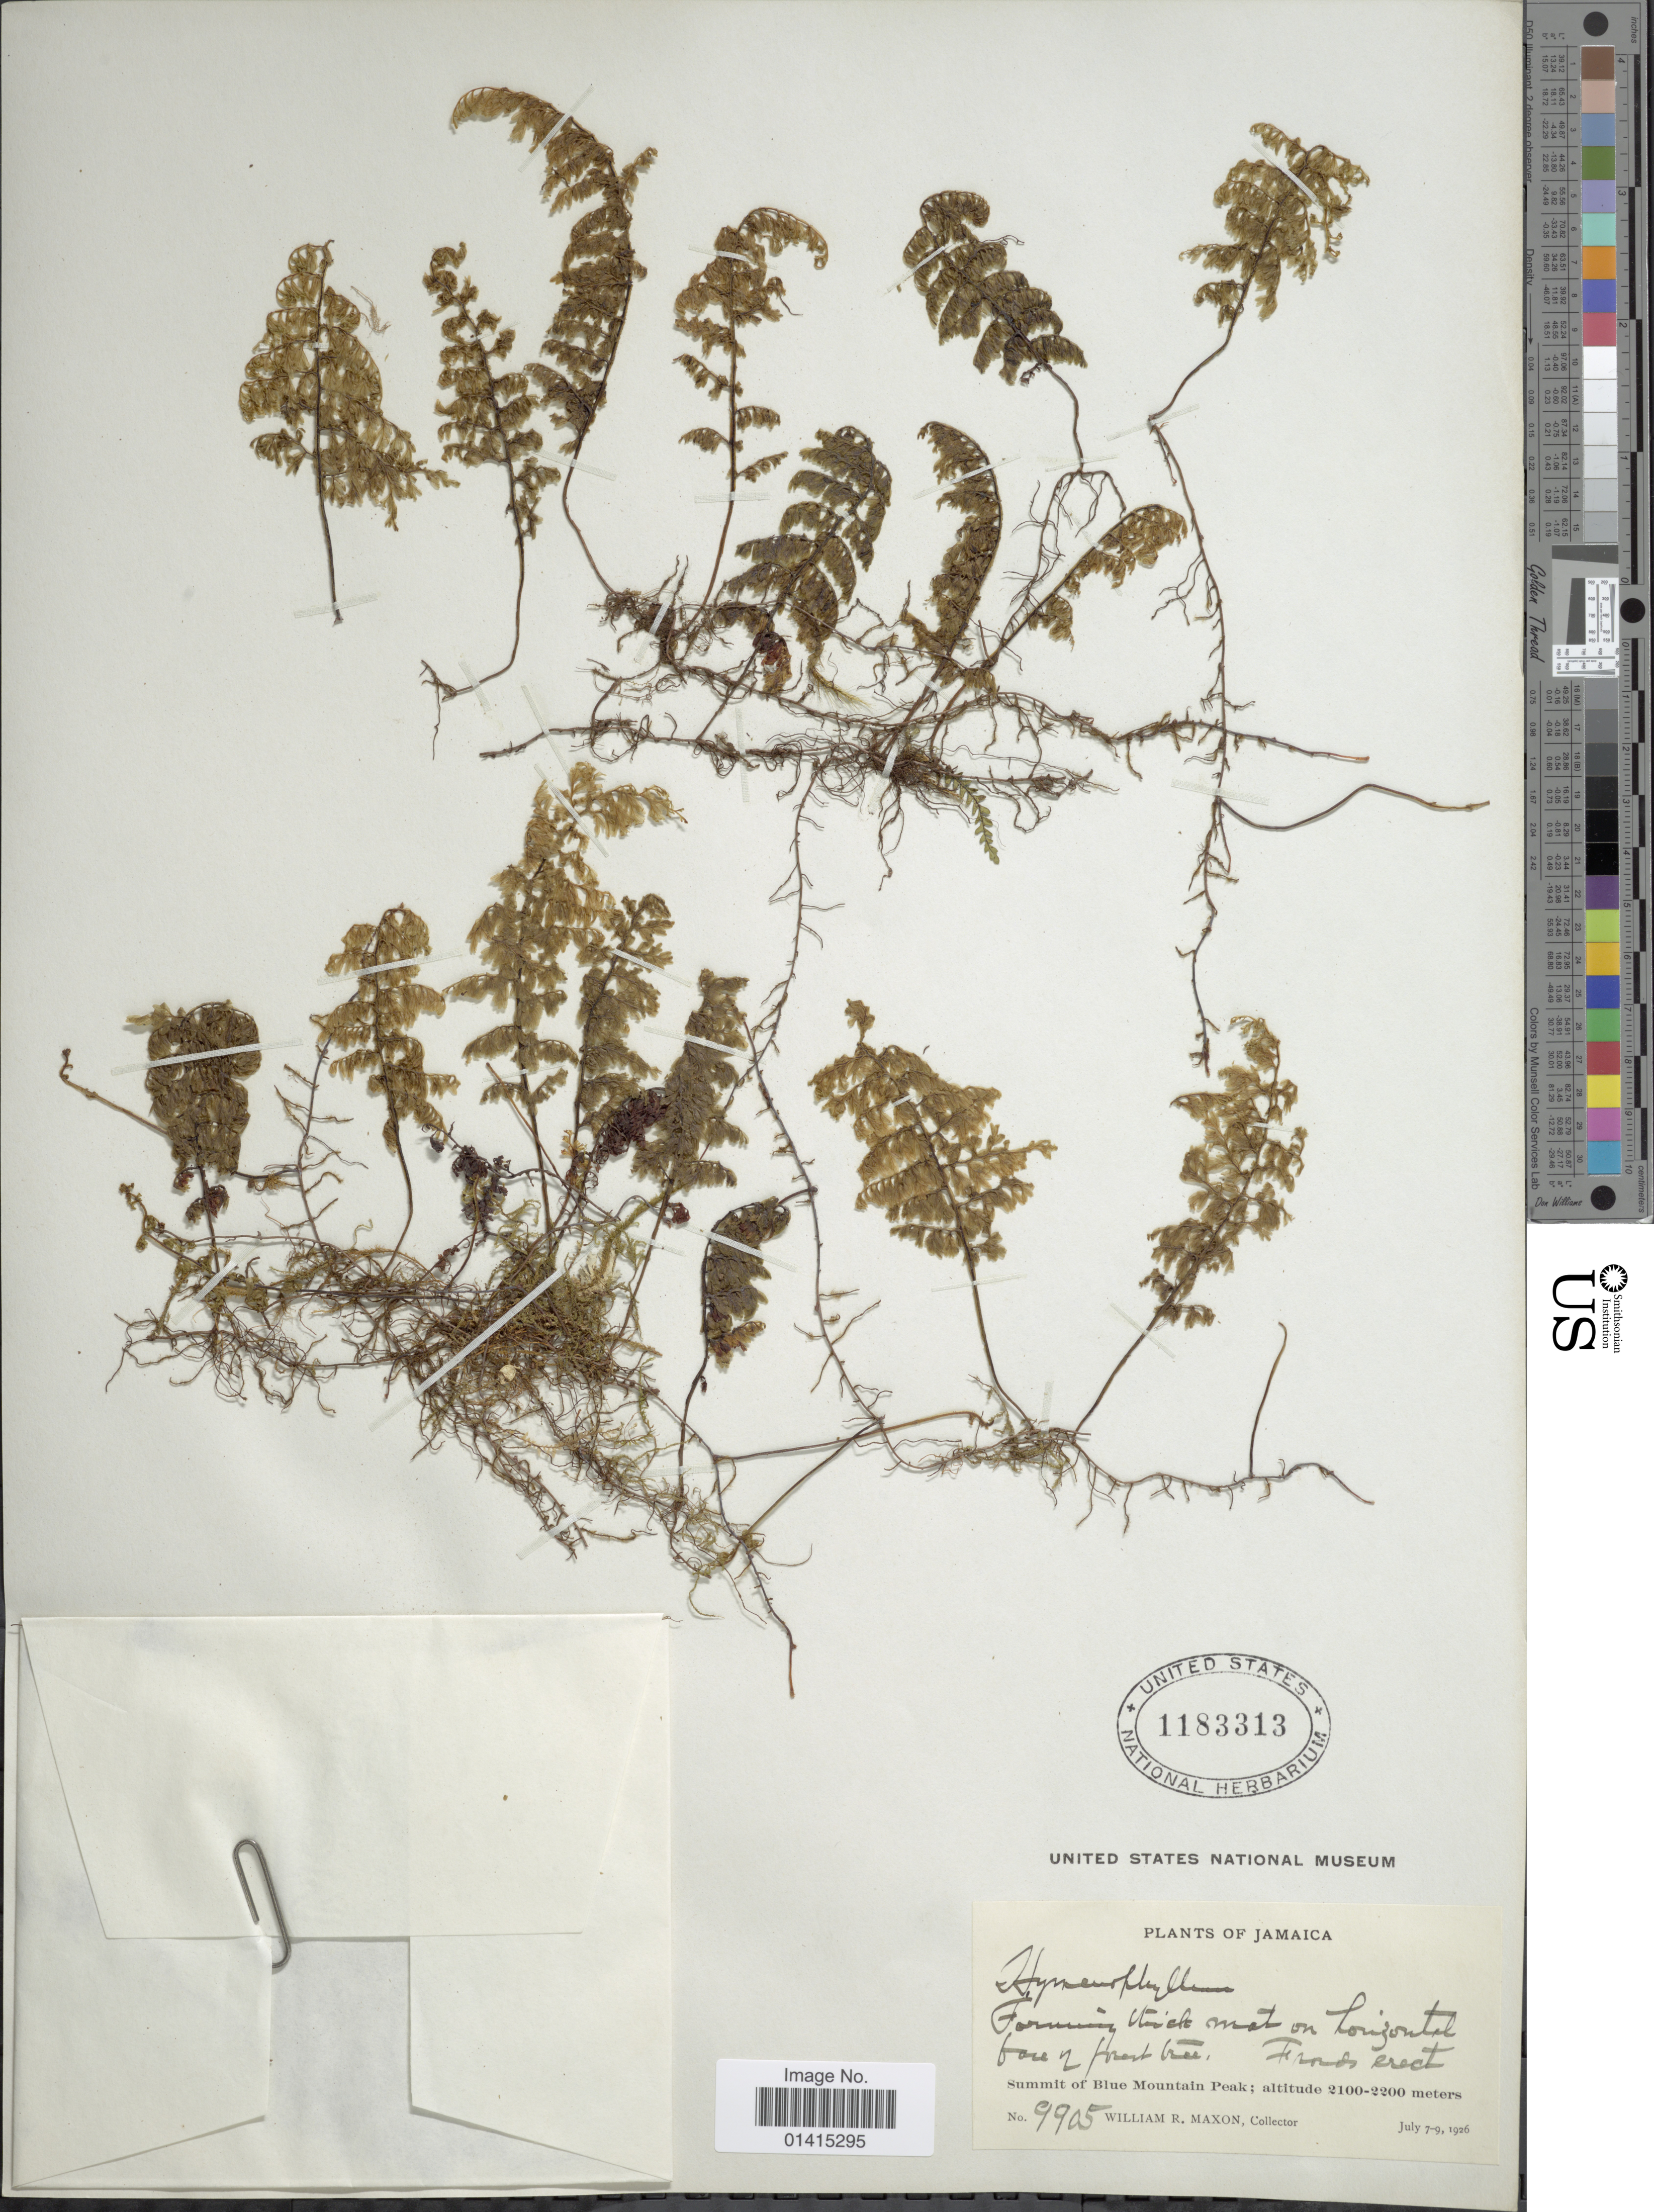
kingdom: Plantae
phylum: Tracheophyta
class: Polypodiopsida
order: Hymenophyllales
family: Hymenophyllaceae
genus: Hymenophyllum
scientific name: Hymenophyllum polyanthos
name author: (Sw.) Sw.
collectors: W. R. Maxon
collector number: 9905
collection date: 1926-07-07/1926-07-09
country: Jamaica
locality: Summit of Blue Mountain Peak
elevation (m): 2100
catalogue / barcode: US 1183313